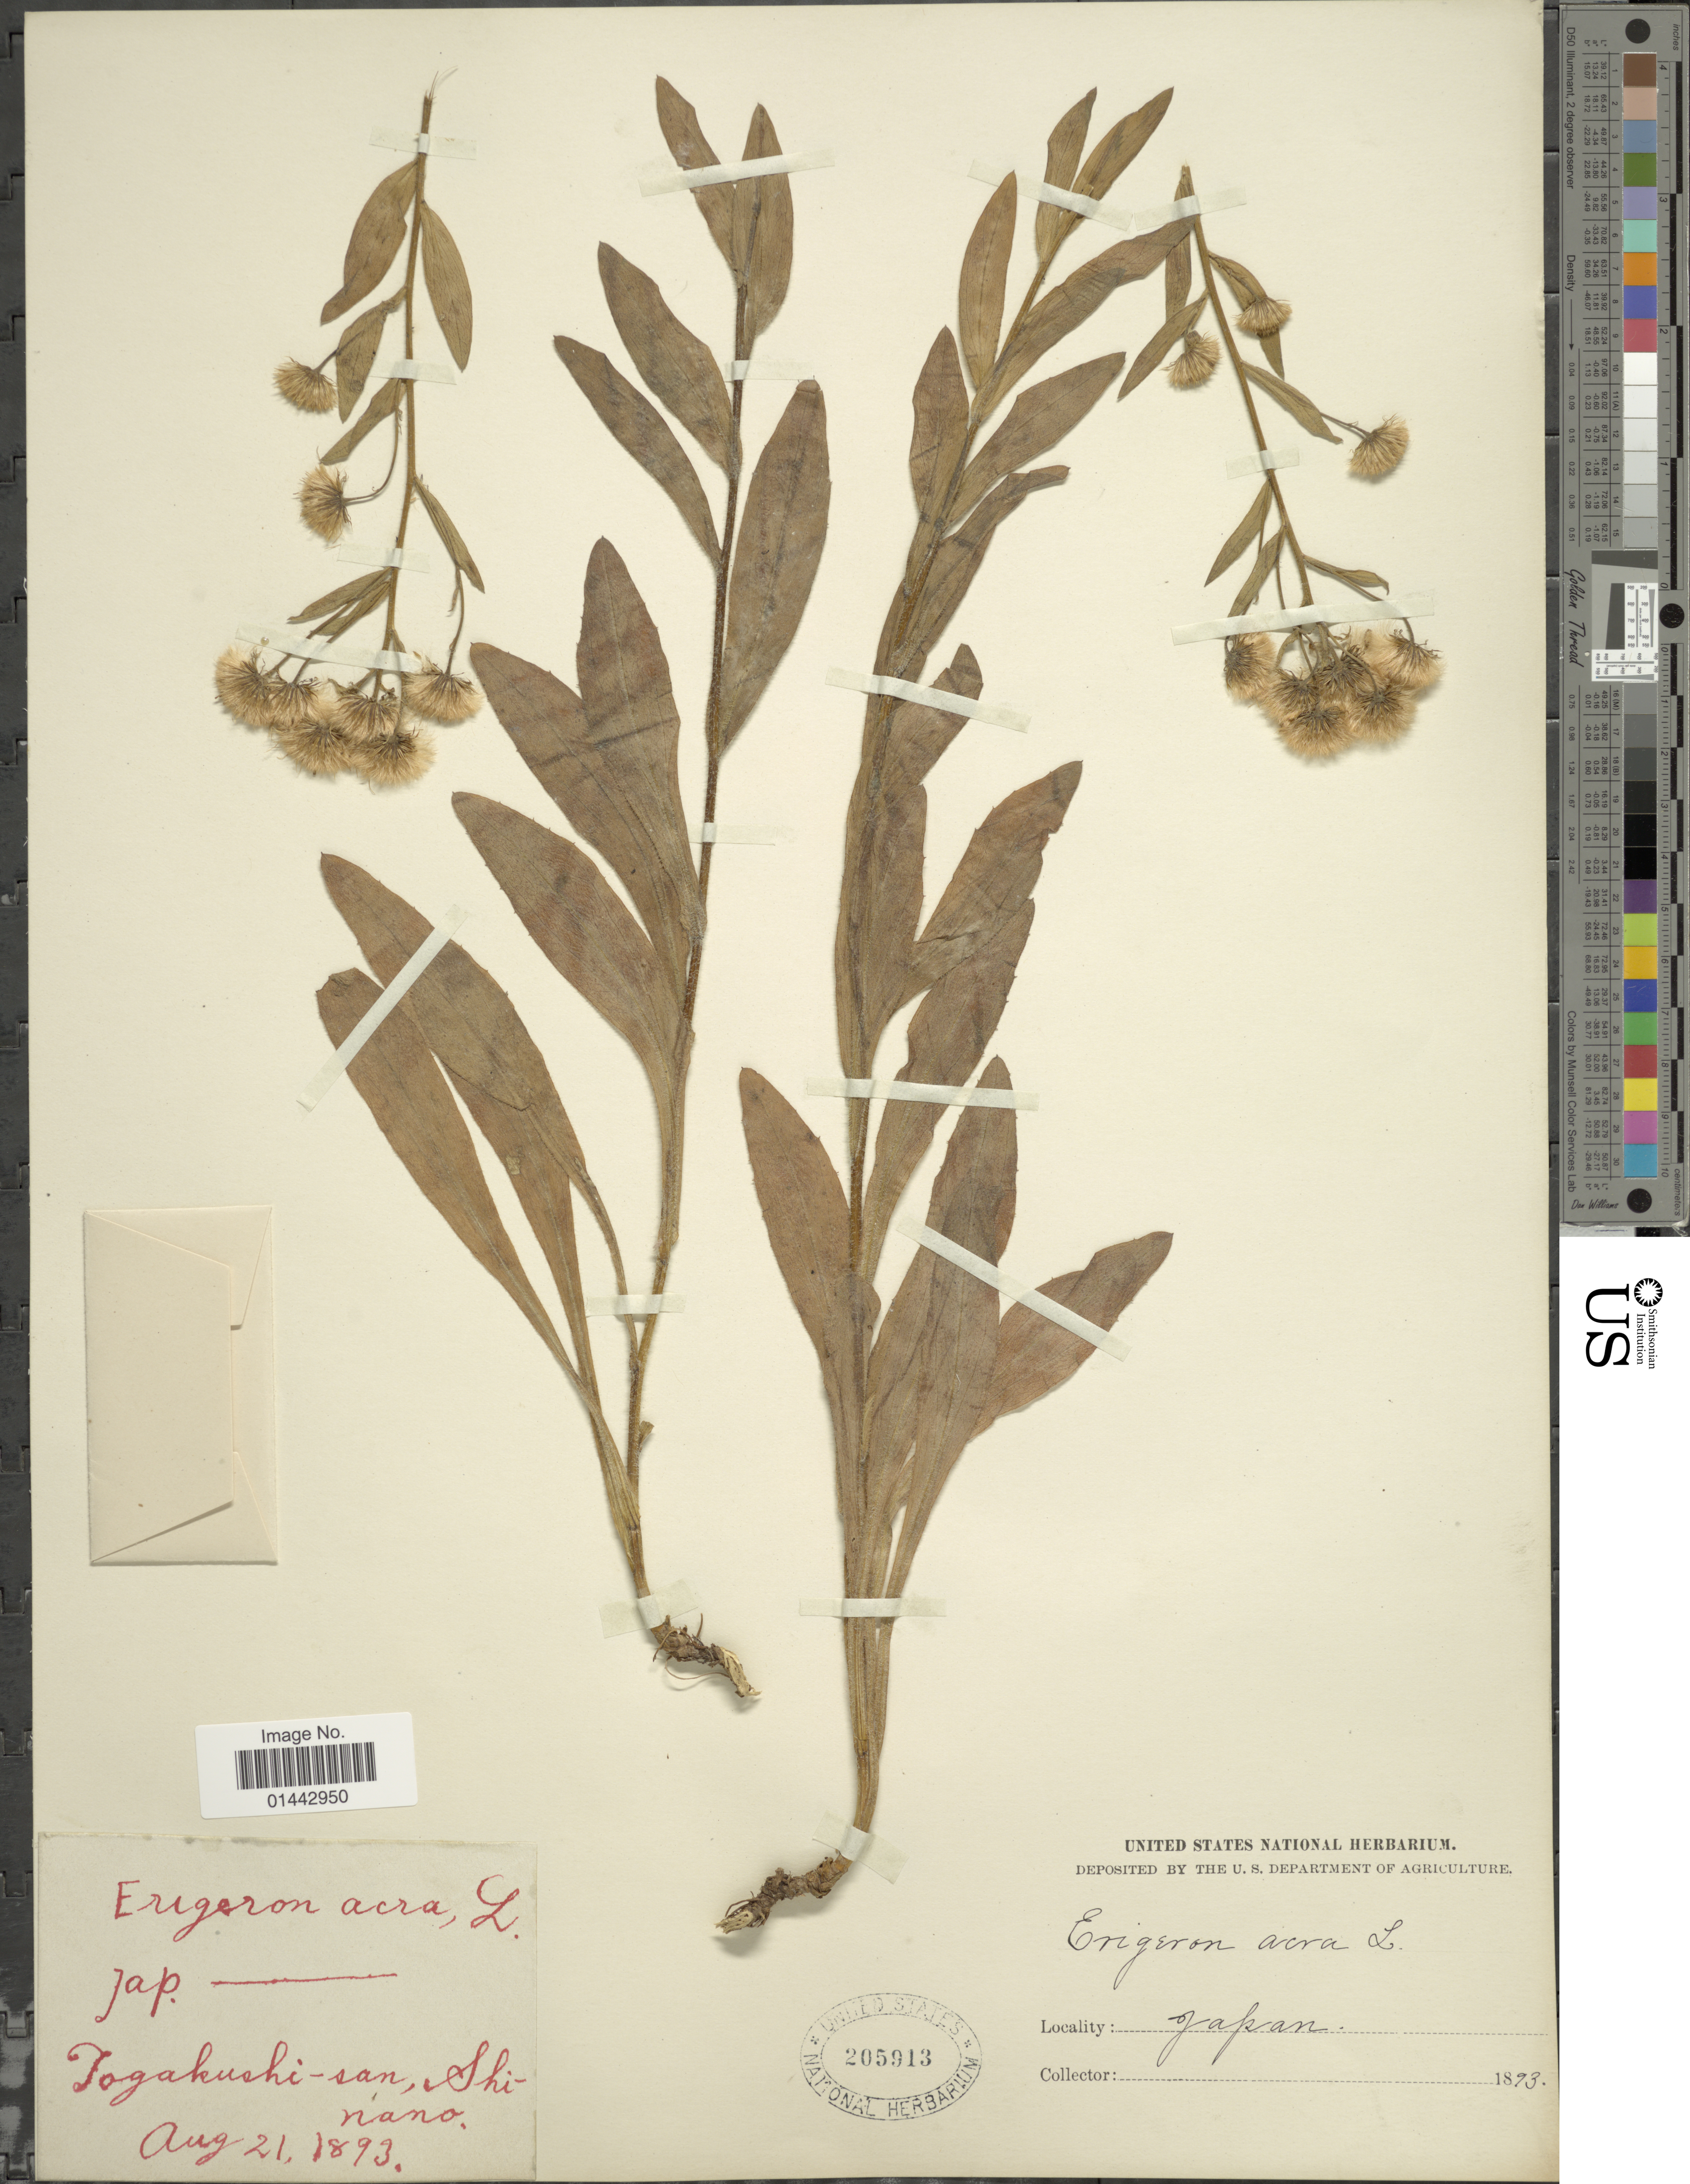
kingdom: Plantae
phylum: Tracheophyta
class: Magnoliopsida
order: Asterales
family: Asteraceae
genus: Erigeron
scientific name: Erigeron acris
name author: L.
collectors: ex herb. United States National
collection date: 1893-08-21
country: Japan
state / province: Nagano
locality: Togakushi-san, Shinano.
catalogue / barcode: US 205913